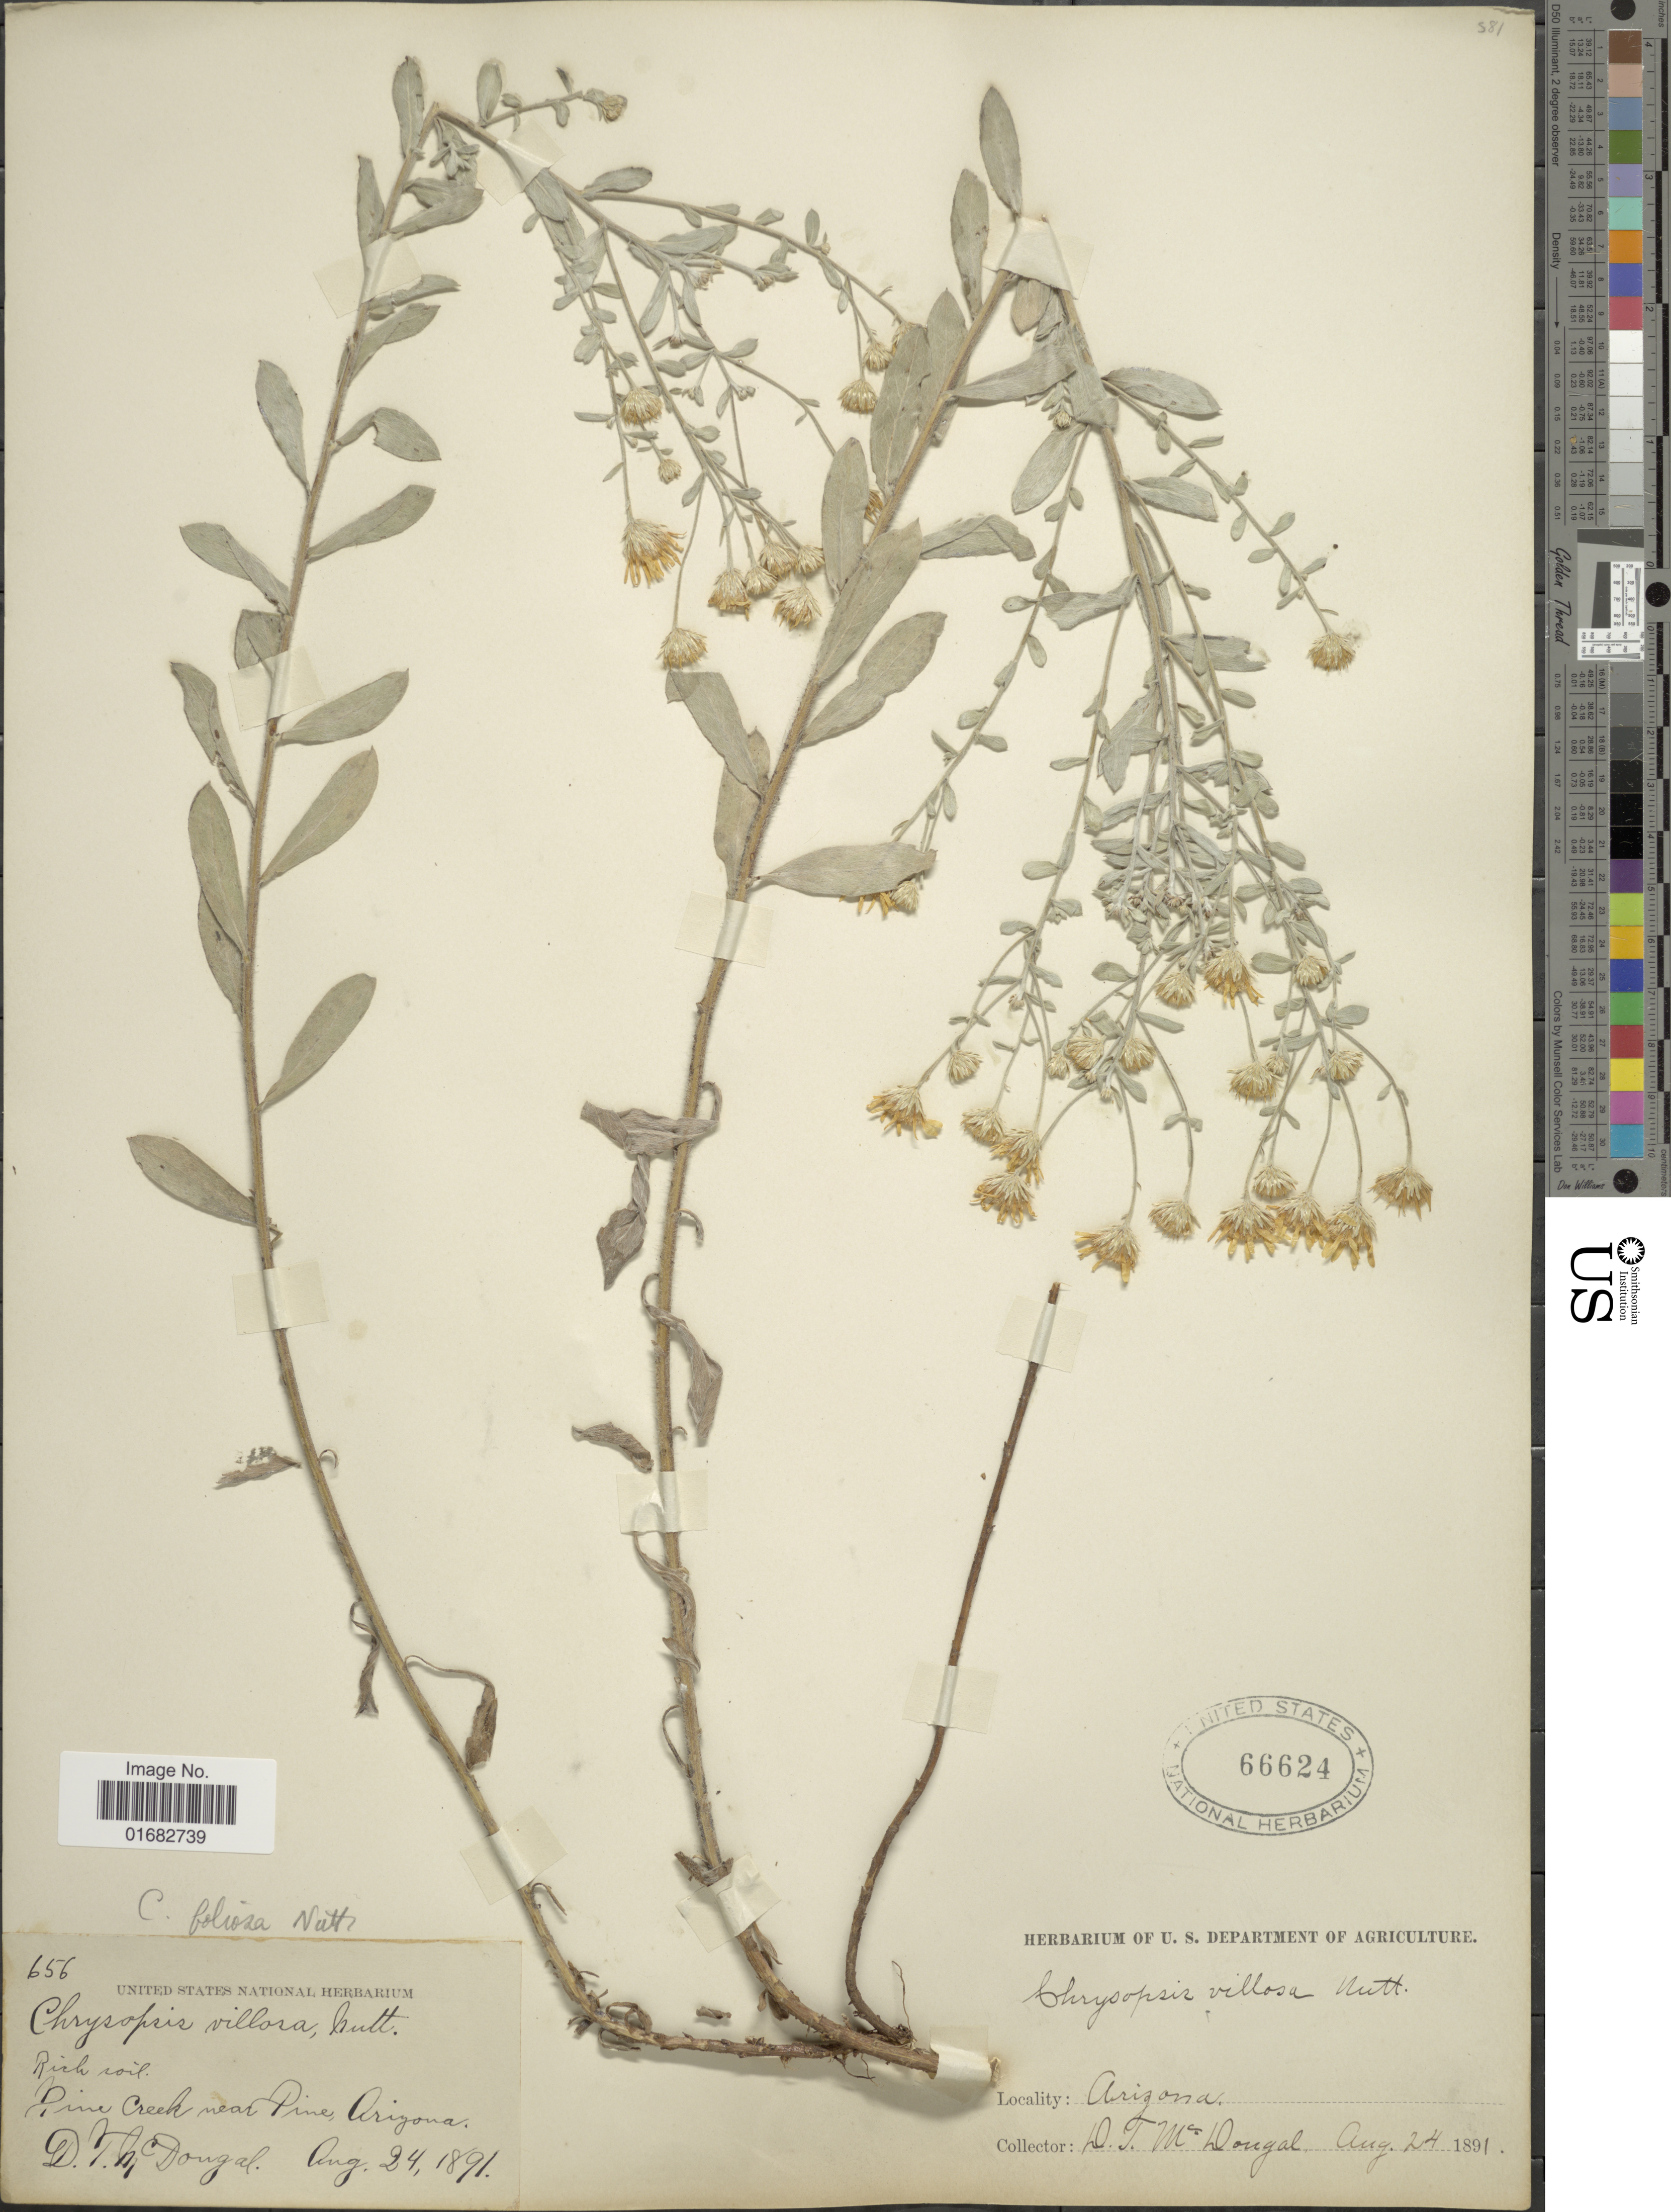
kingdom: Plantae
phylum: Tracheophyta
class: Magnoliopsida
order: Asterales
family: Asteraceae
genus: Heterotheca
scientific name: Heterotheca villosa var. foliosa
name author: (Nutt.) V.L. Harms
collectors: D. McDougal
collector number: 656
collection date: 1891-08-24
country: United States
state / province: Arizona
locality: Pine Creek near Pine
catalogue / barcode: US 66624